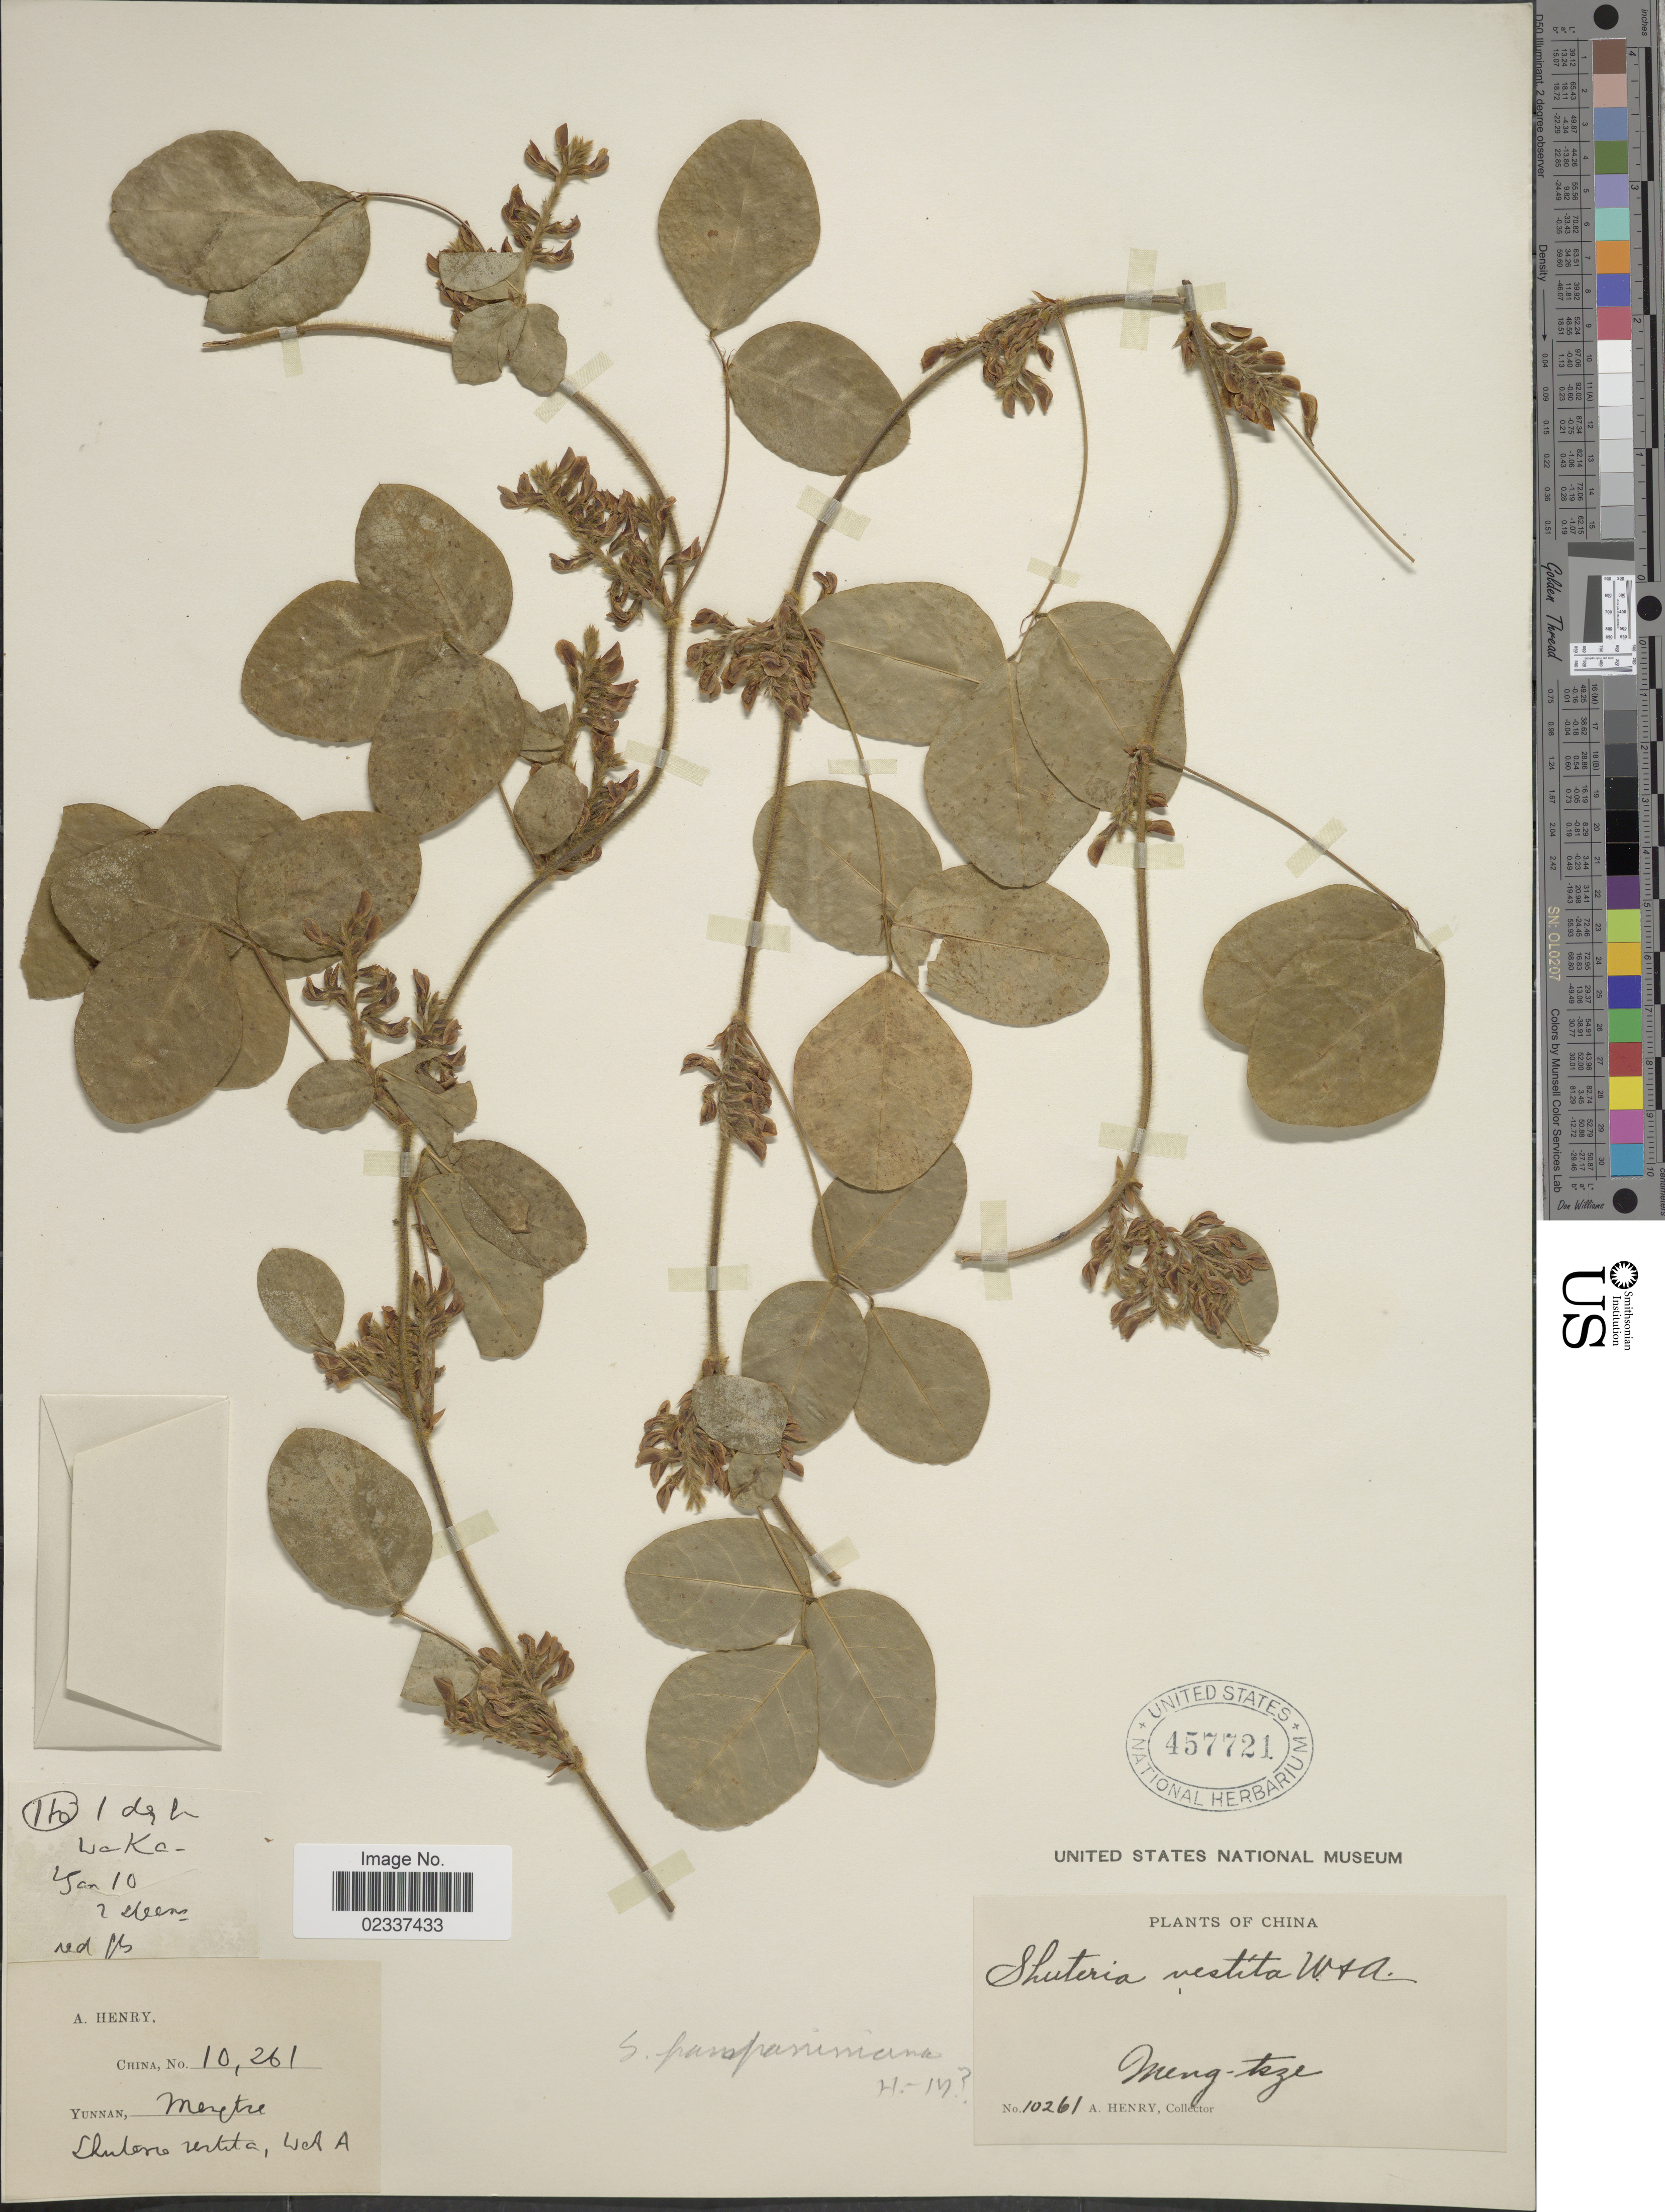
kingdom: Plantae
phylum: Tracheophyta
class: Magnoliopsida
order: Fabales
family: Fabaceae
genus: Shuteria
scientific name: Shuteria vestita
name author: Wight & Arn.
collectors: A. Henry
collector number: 10261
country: China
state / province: Yunnan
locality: Yunnan, Mengtze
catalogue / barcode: US 457721